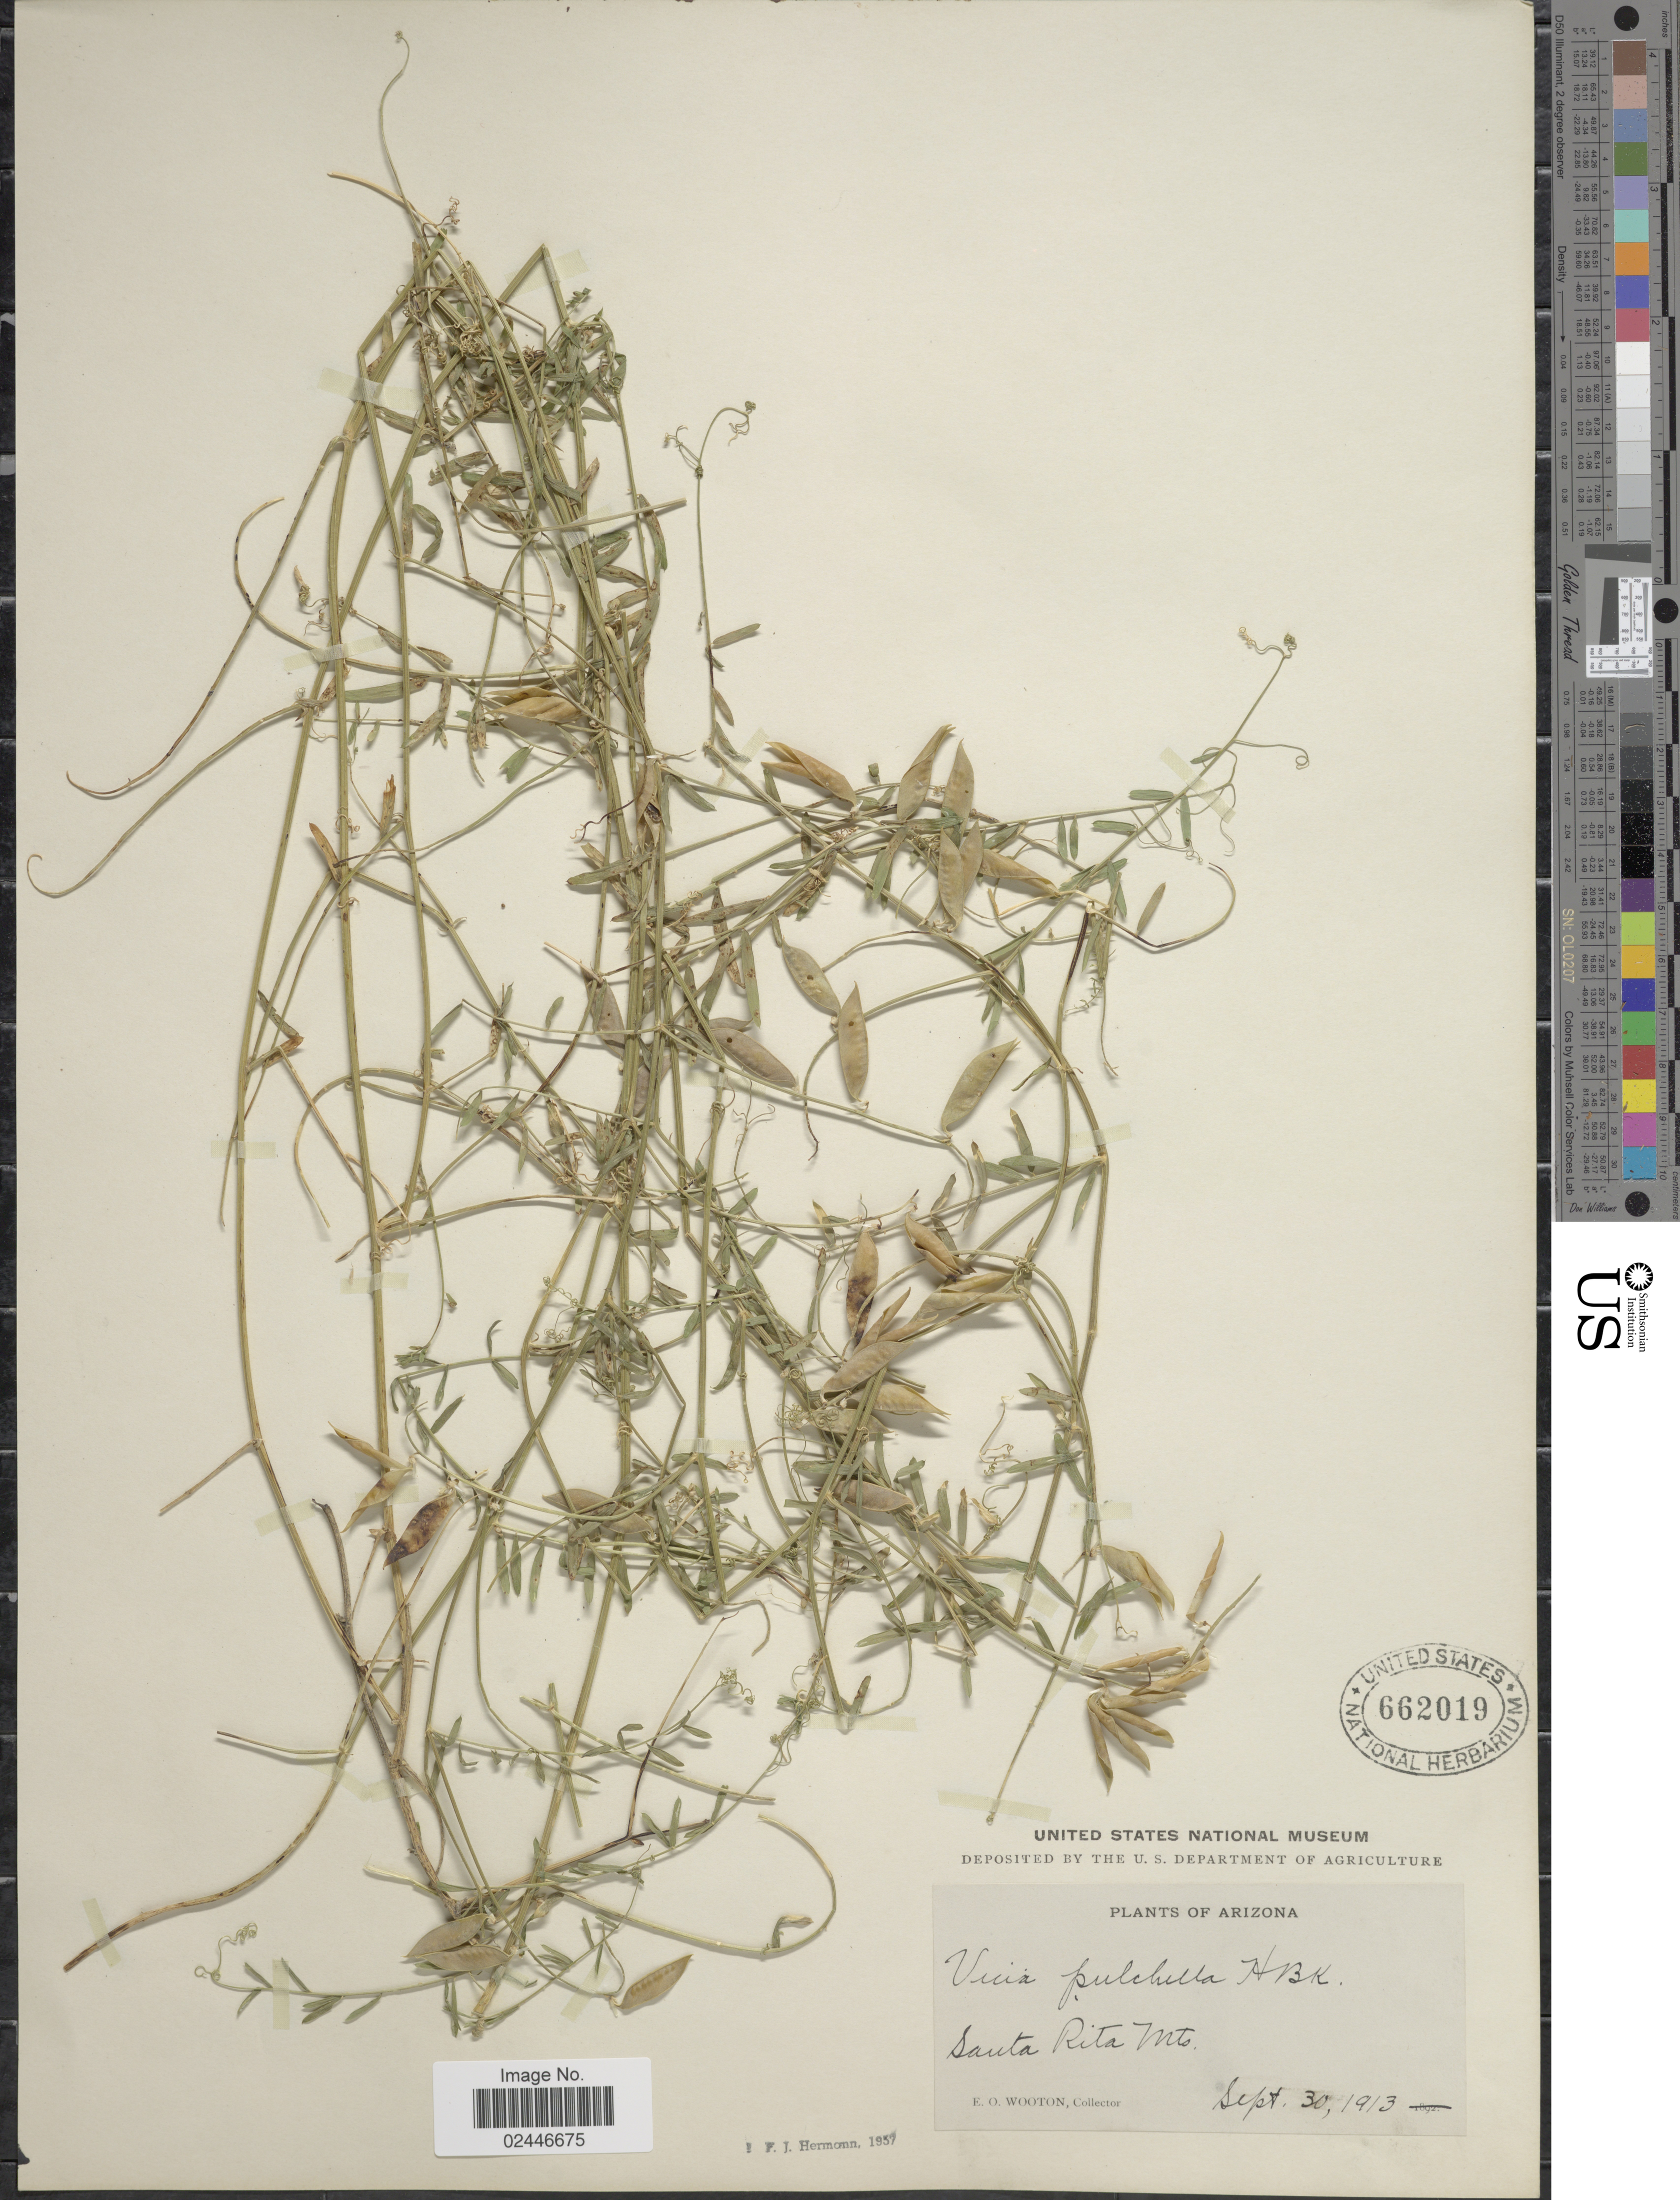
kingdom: Plantae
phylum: Tracheophyta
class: Magnoliopsida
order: Fabales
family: Fabaceae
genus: Vicia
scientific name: Vicia pulchella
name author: Kunth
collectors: E. O. Wooton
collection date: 1913-09-30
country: United States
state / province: Arizona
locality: Santa Rita Mts.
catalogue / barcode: US 662019